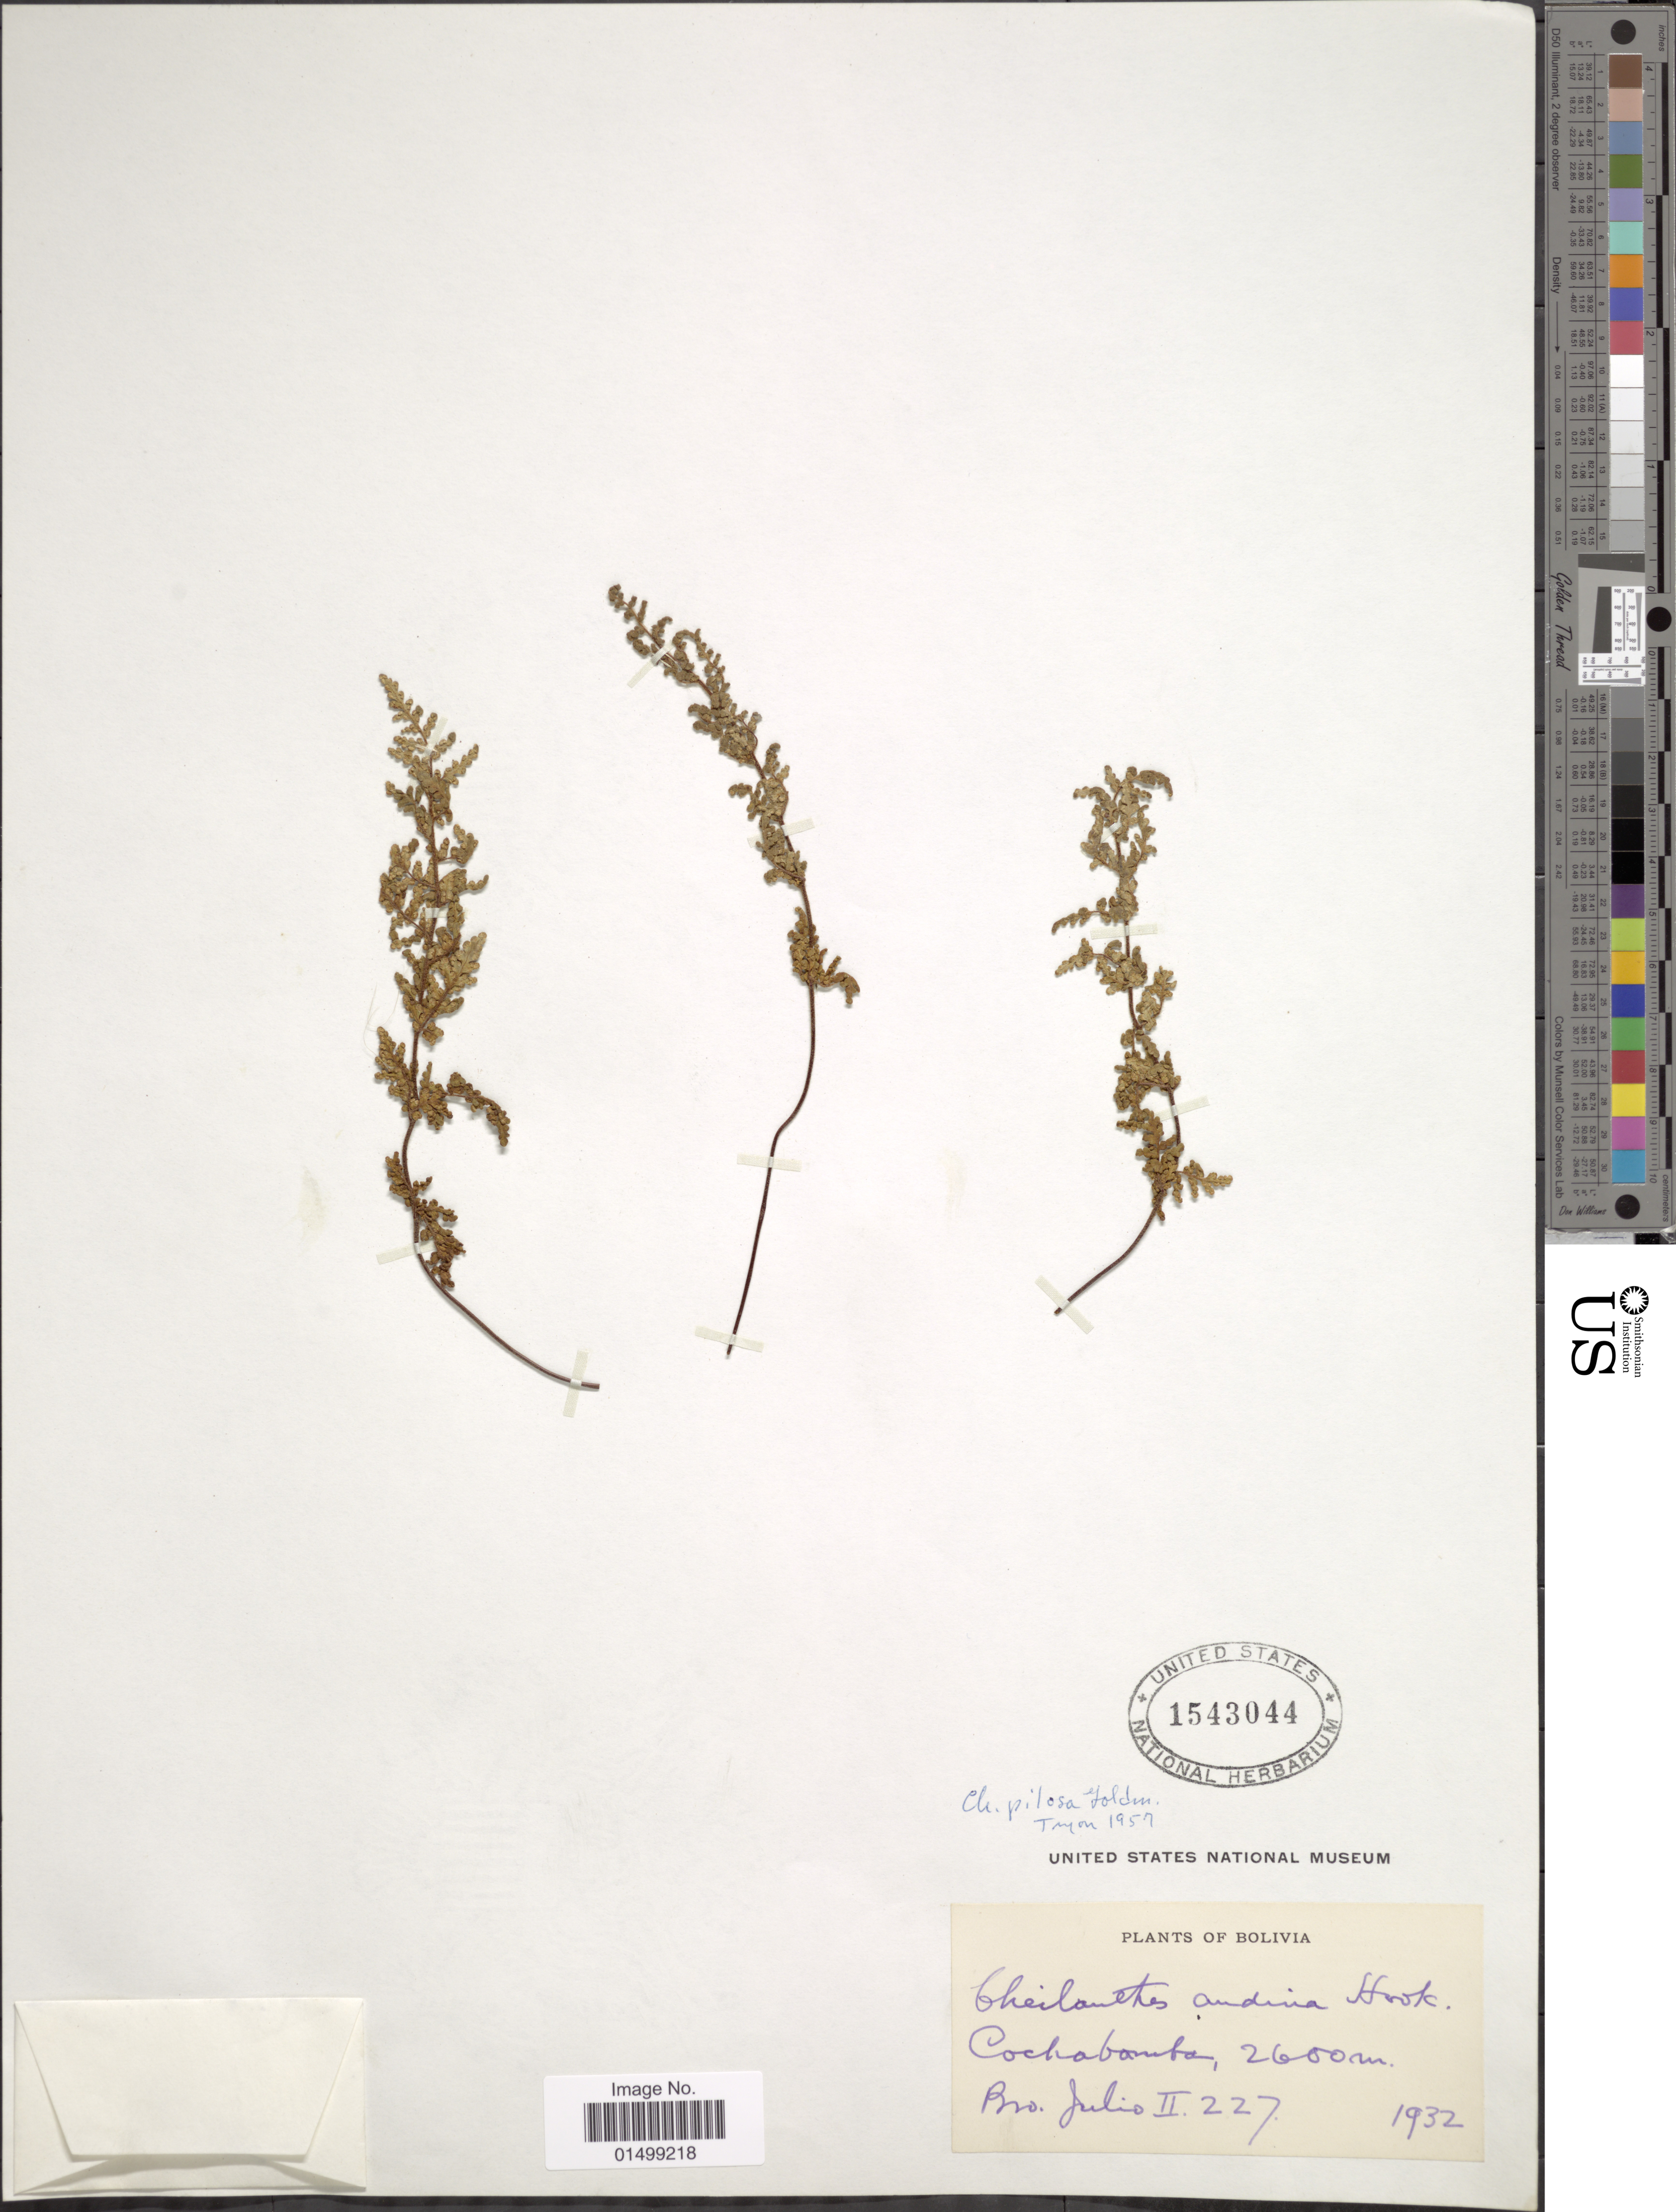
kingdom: Plantae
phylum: Tracheophyta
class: Polypodiopsida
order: Polypodiales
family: Pteridaceae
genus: Cheilanthes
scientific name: Cheilanthes pilosa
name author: Goldm.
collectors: Bro. Julio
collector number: II 227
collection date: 1932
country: Bolivia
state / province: Cochabamba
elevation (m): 2600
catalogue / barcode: US 1543044